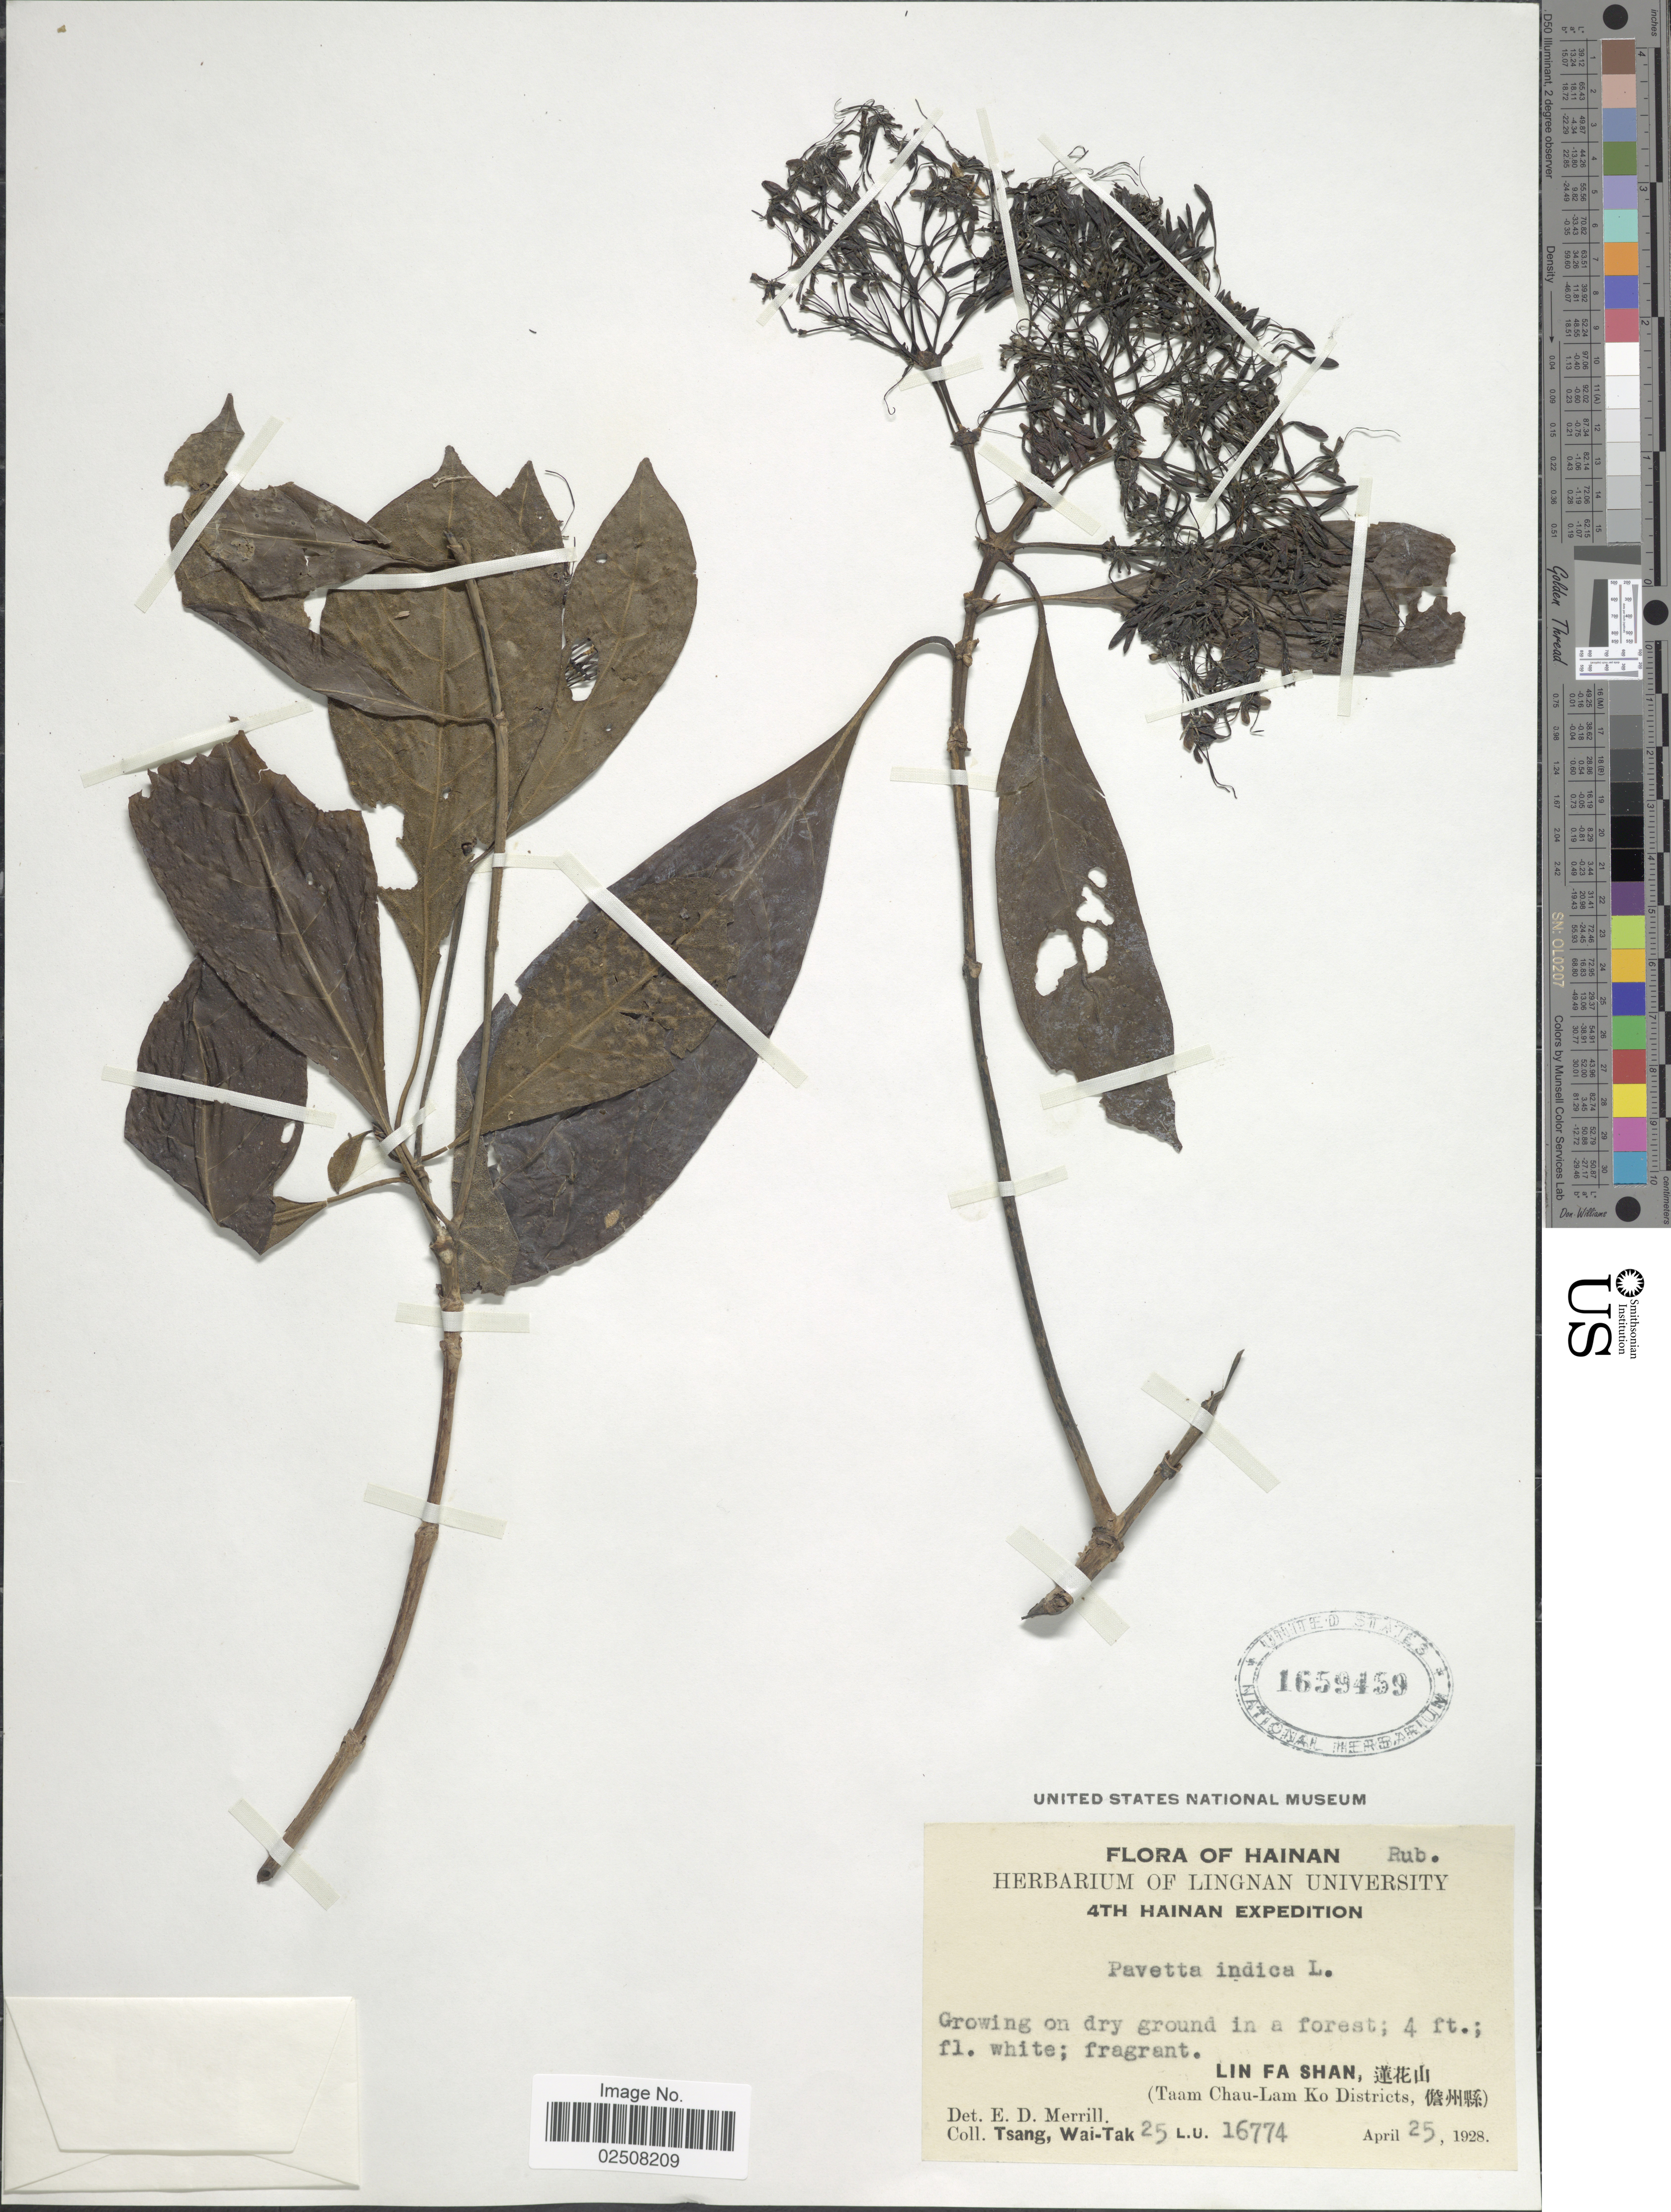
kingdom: Plantae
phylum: Tracheophyta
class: Magnoliopsida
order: Gentianales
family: Rubiaceae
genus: Pavetta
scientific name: Pavetta indica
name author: L.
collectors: W. T. Tsang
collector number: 25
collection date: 1928-04-25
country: China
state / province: Hainan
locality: Lin Fa Shan, (Taam Chau-Lam Ko Districts)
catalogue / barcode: US 1659459